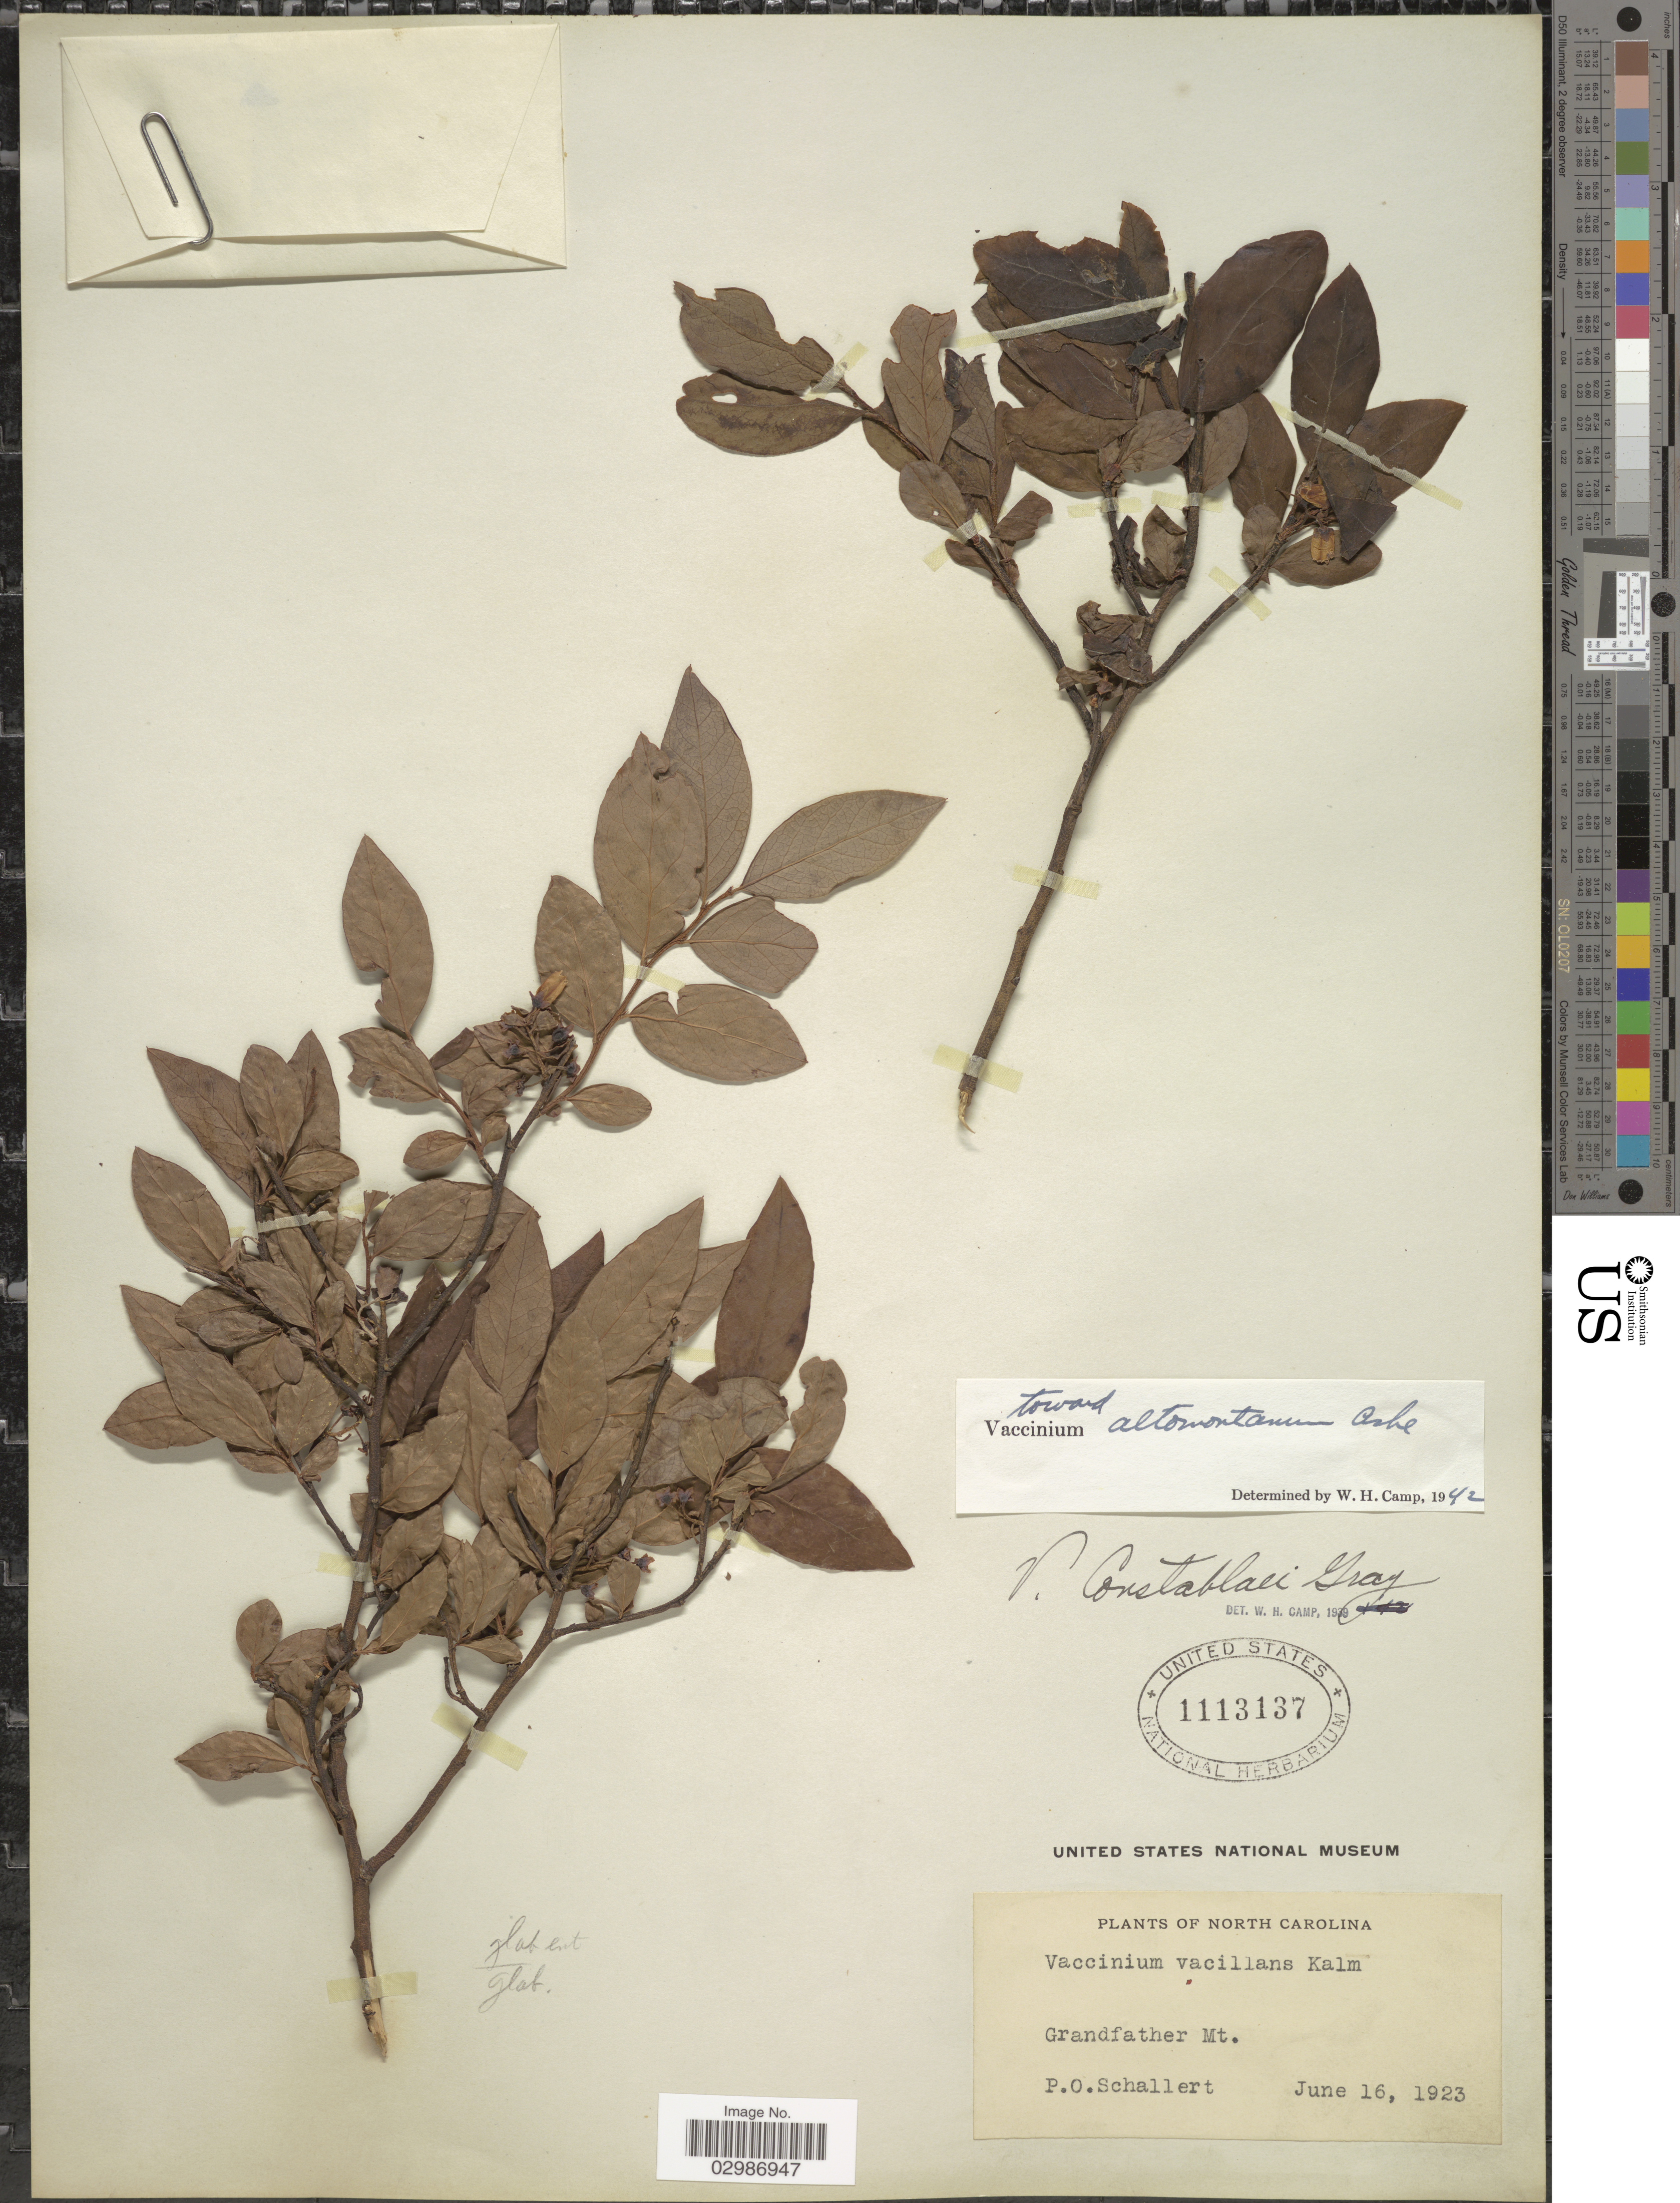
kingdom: Plantae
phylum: Tracheophyta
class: Magnoliopsida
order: Ericales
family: Ericaceae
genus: Vaccinium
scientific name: Vaccinium altomontanum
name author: Ashe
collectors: P. Schallert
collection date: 1923-06-16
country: United States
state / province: North Carolina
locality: Grandfather Mt.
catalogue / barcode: US 1113137